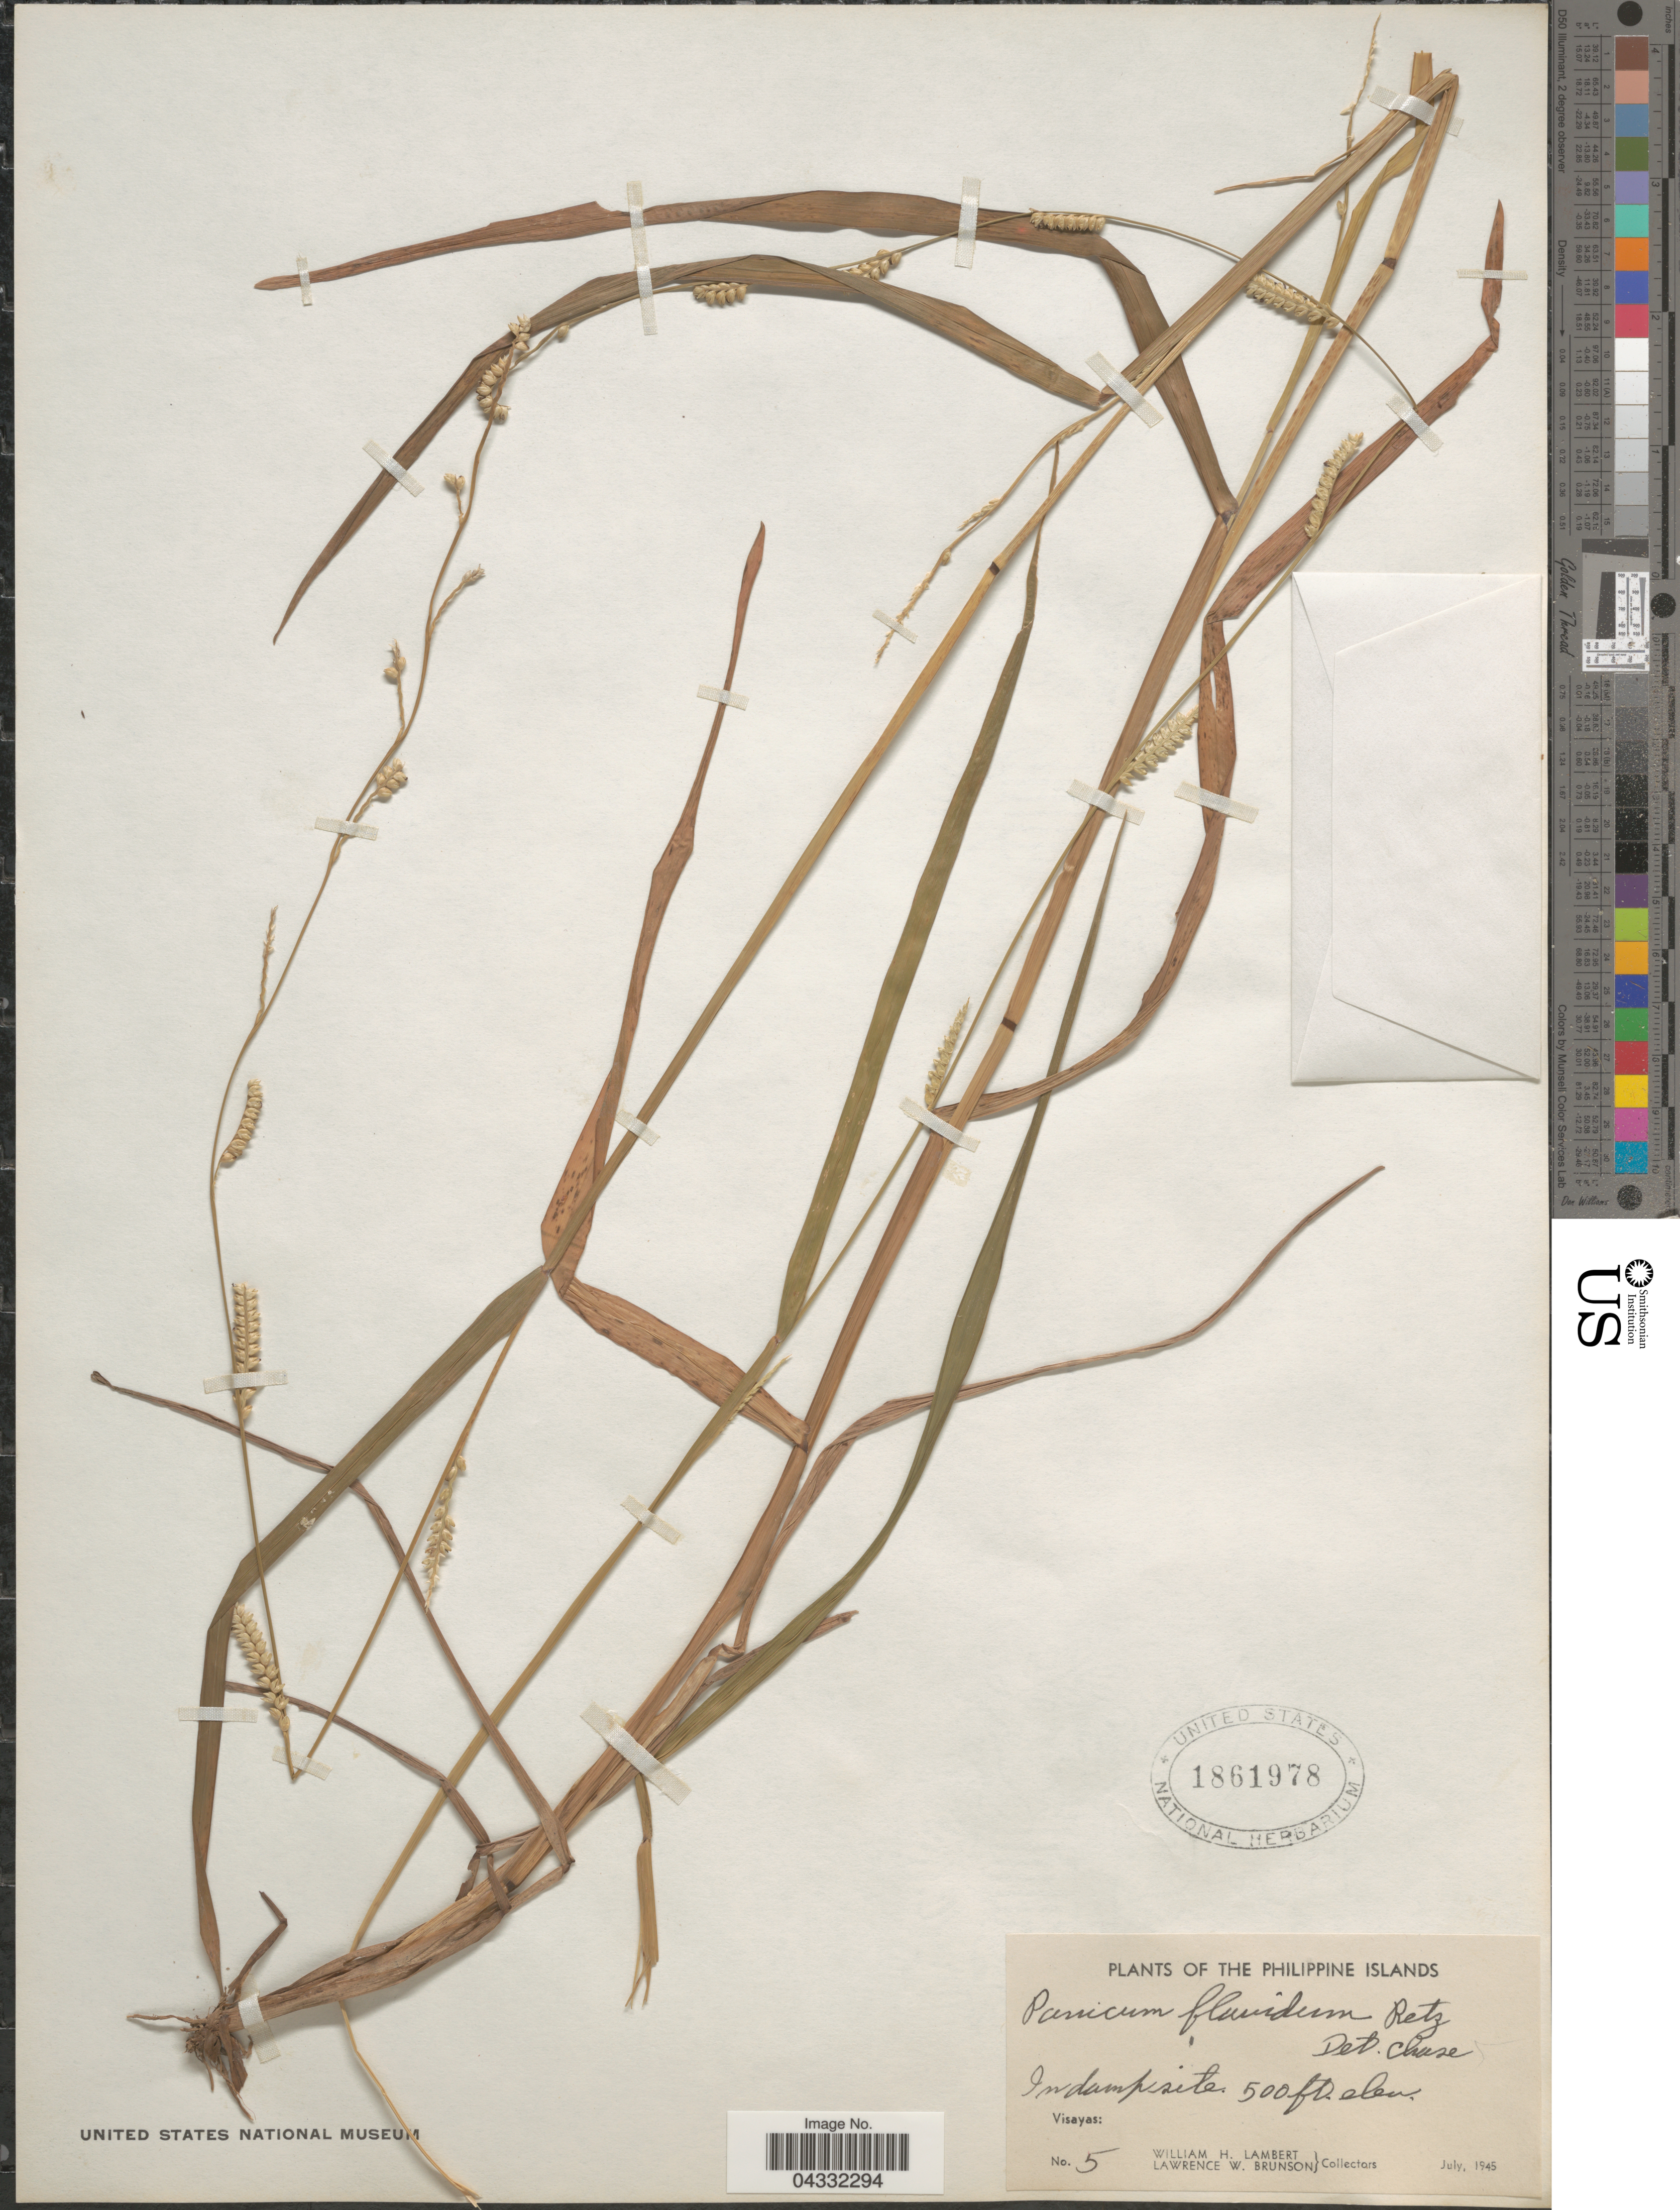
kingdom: Plantae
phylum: Tracheophyta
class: Liliopsida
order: Poales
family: Poaceae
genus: Setaria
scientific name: Setaria flavida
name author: (Retz.) Veldkamp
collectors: W. Lambert & L. Brunson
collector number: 5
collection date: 1945-07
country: Philippines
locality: The Philippine Islands. Visayas.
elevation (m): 152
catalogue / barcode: US 1861978